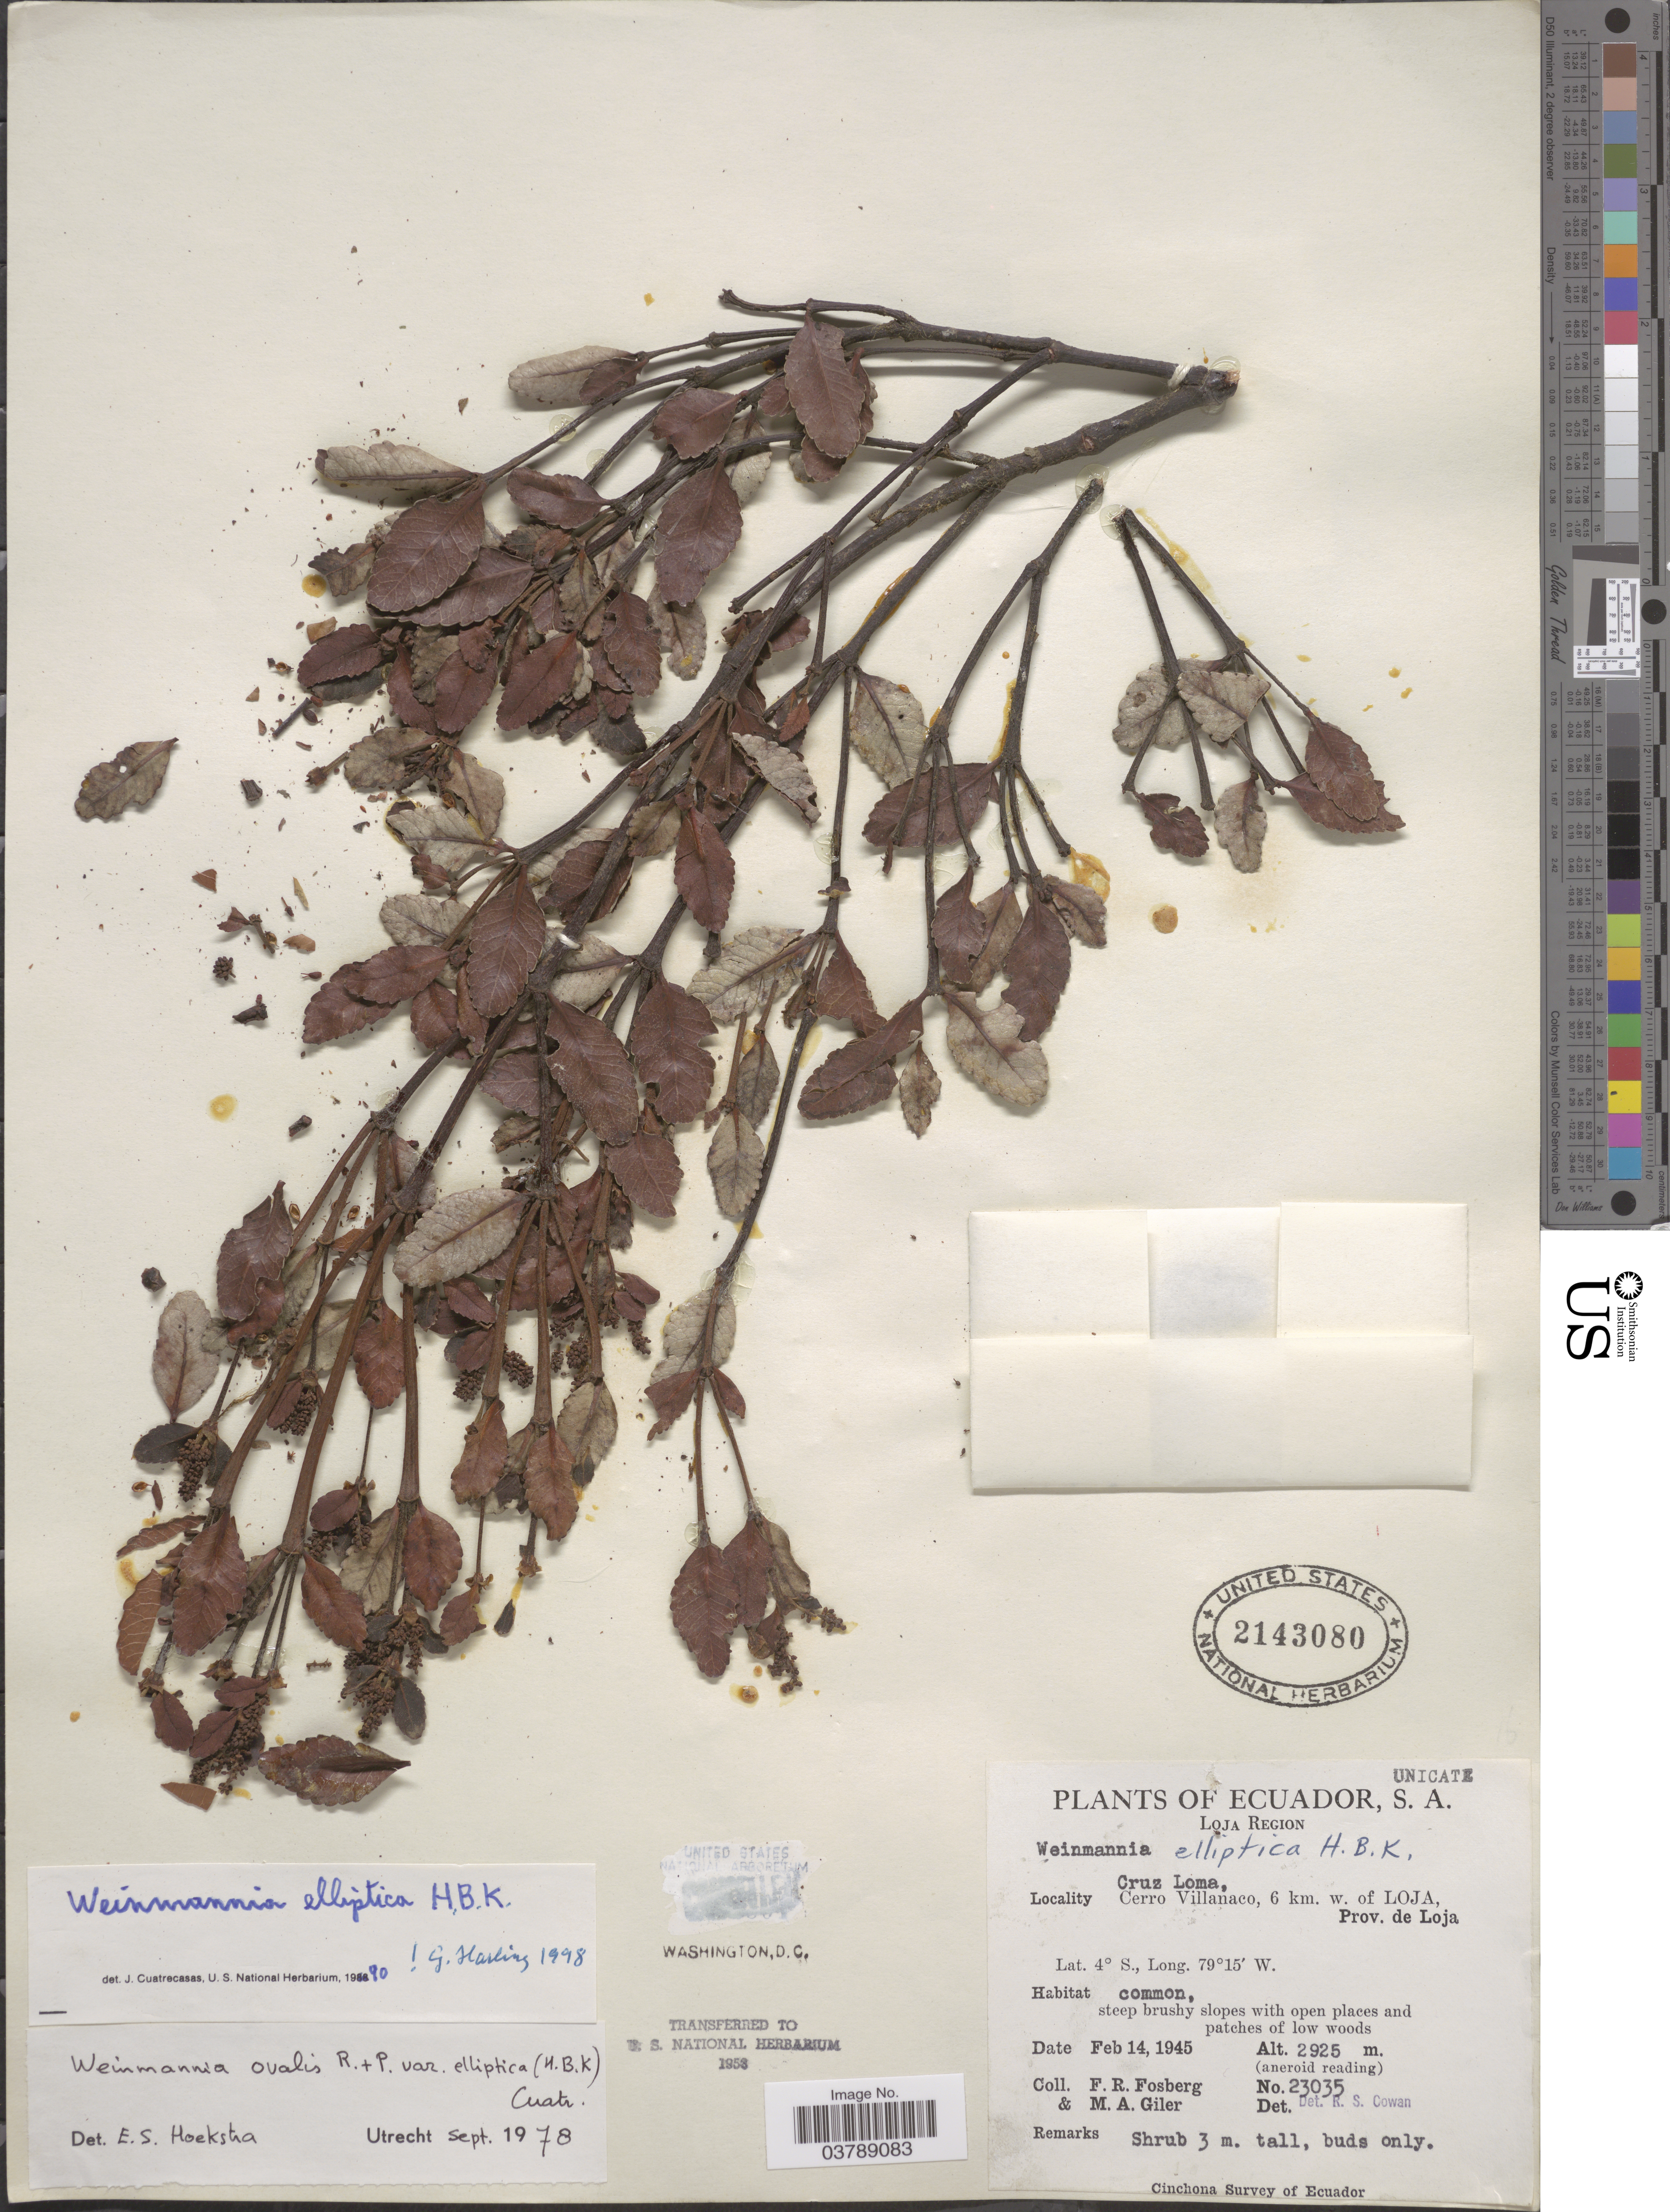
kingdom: Plantae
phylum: Tracheophyta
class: Magnoliopsida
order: Oxalidales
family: Cunoniaceae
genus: Weinmannia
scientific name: Weinmannia elliptica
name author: Kunth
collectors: F. R. Fosberg & M. Giler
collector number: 23035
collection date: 1945-02-14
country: Ecuador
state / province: Loja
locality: Loja Region. Cruz Loma, Cerro Villanaco, 6 km. w. of Loja.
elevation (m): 2925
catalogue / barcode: US 2143080